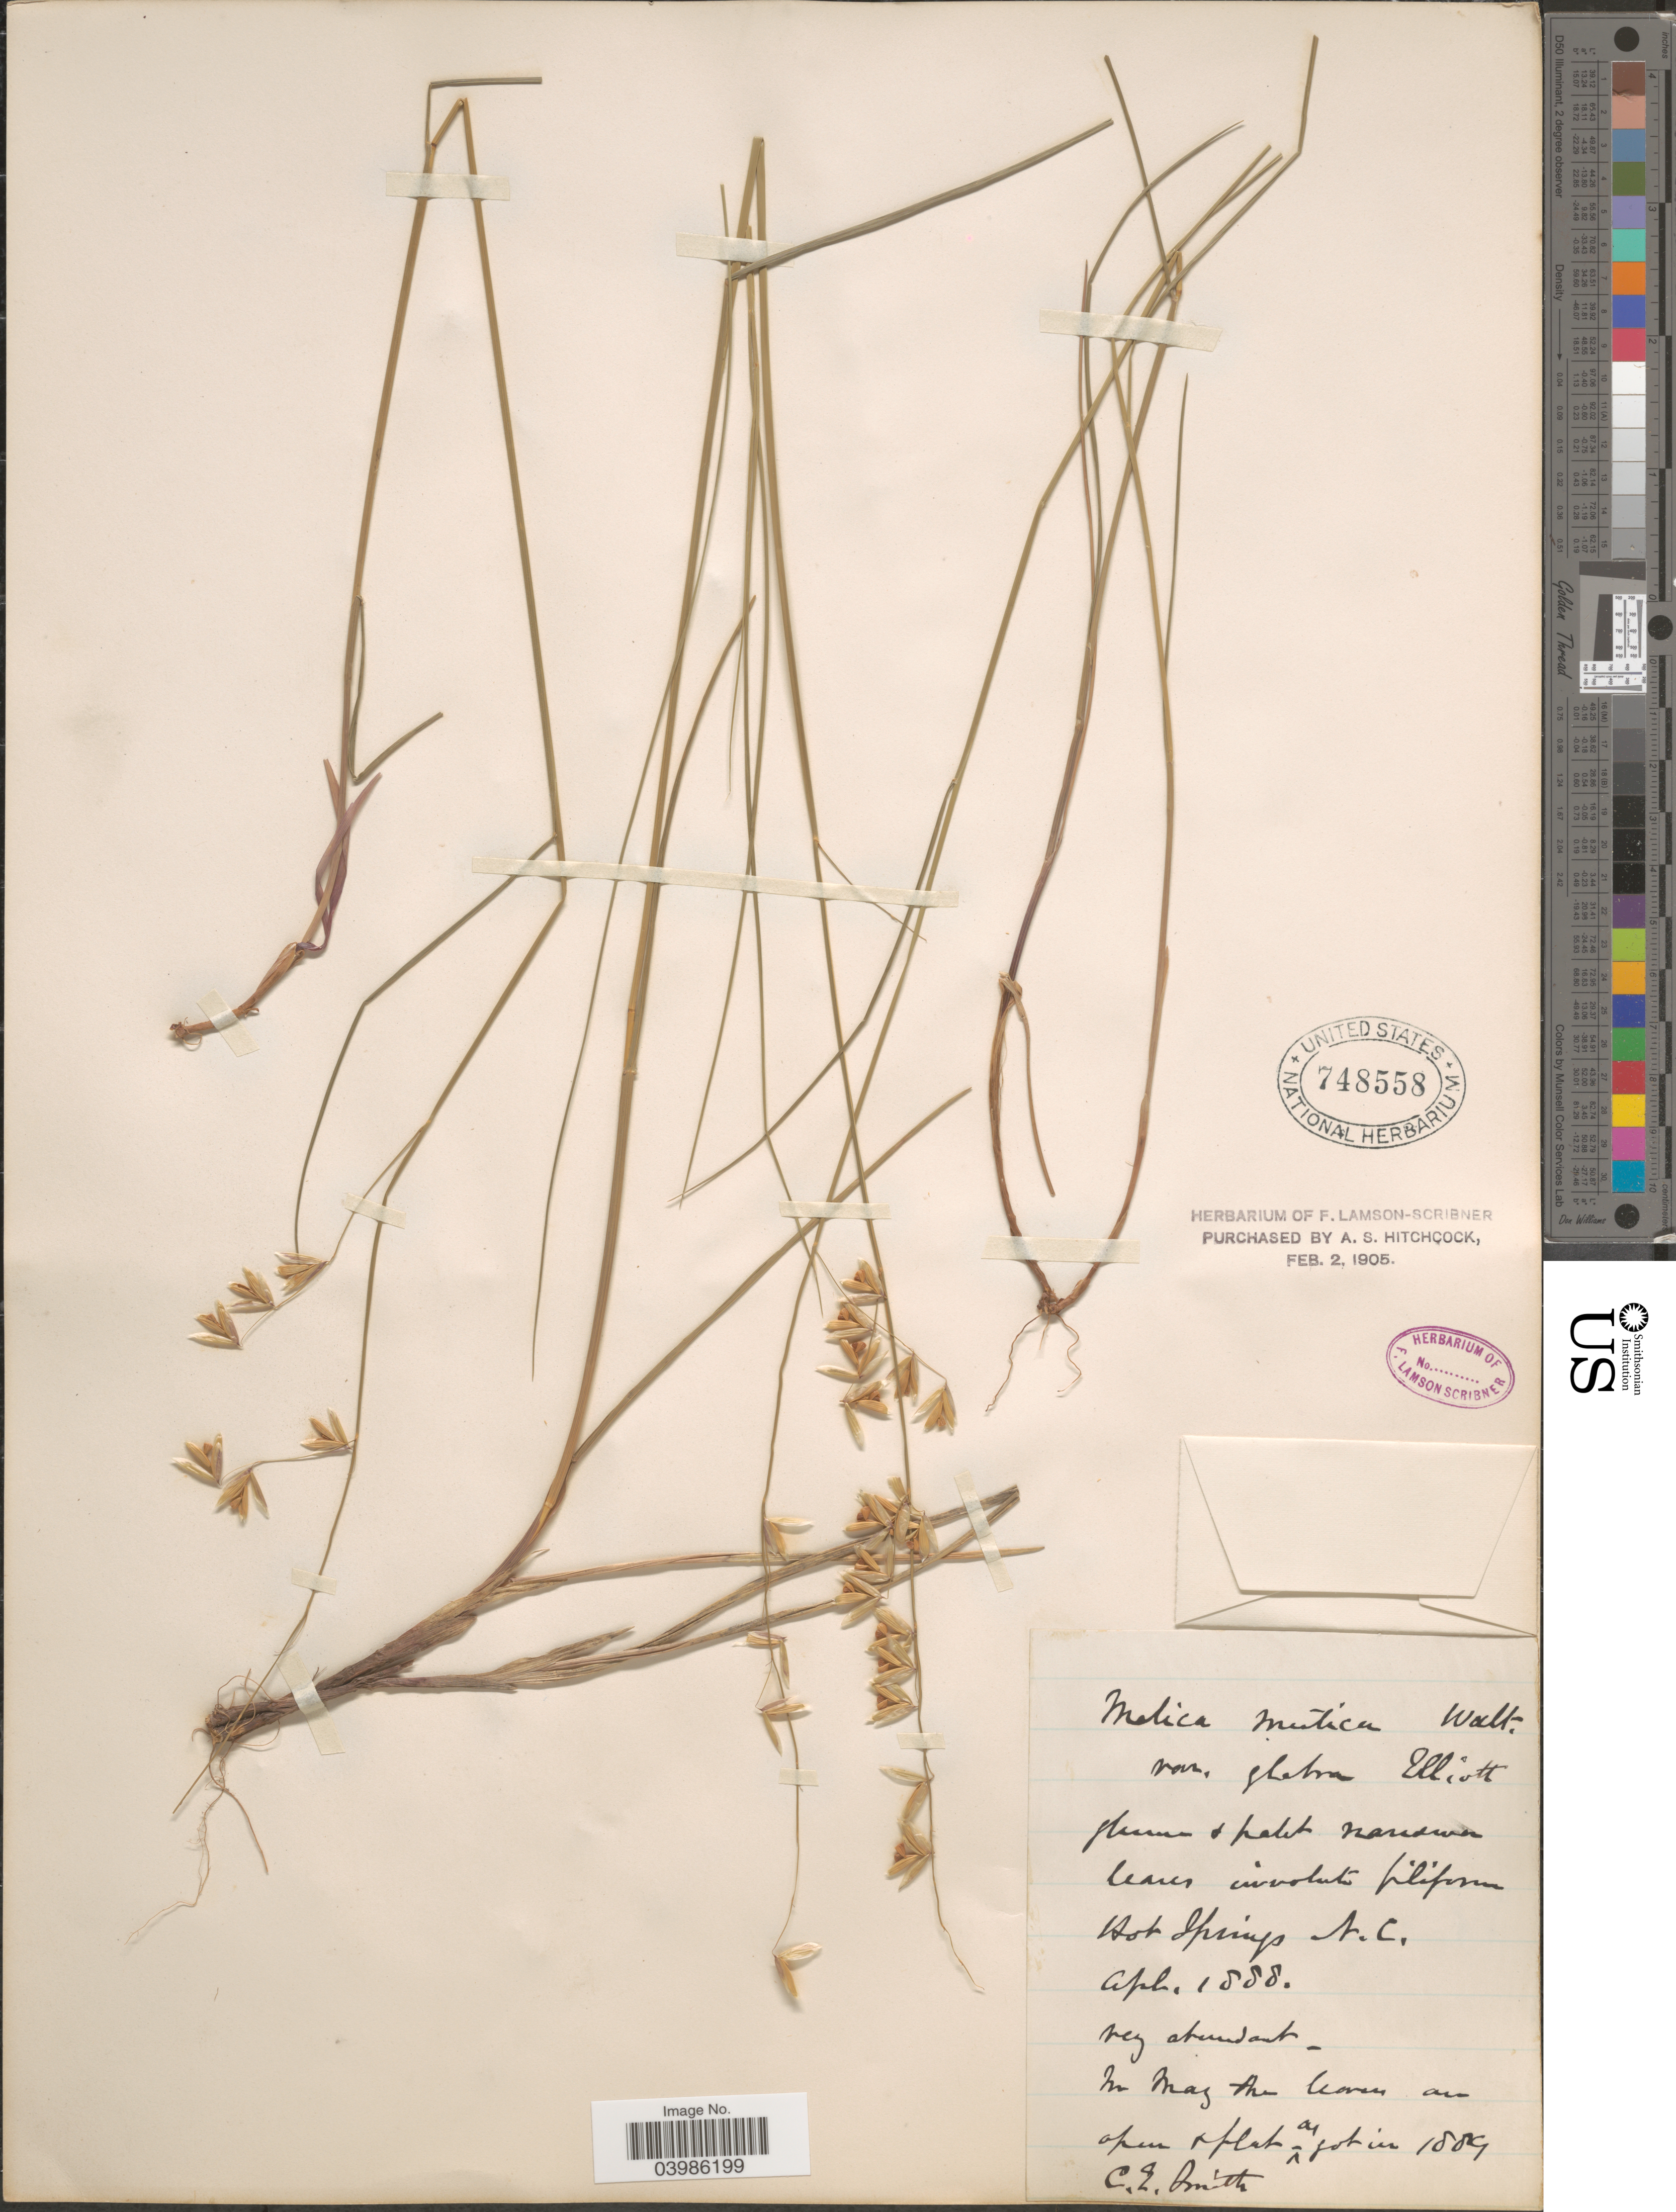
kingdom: Plantae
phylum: Tracheophyta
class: Liliopsida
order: Poales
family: Poaceae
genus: Melica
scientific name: Melica mutica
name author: Walter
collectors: C. E. Smith Jr.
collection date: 1888-04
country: United States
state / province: North Carolina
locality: Hot Springs.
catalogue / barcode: US 748558